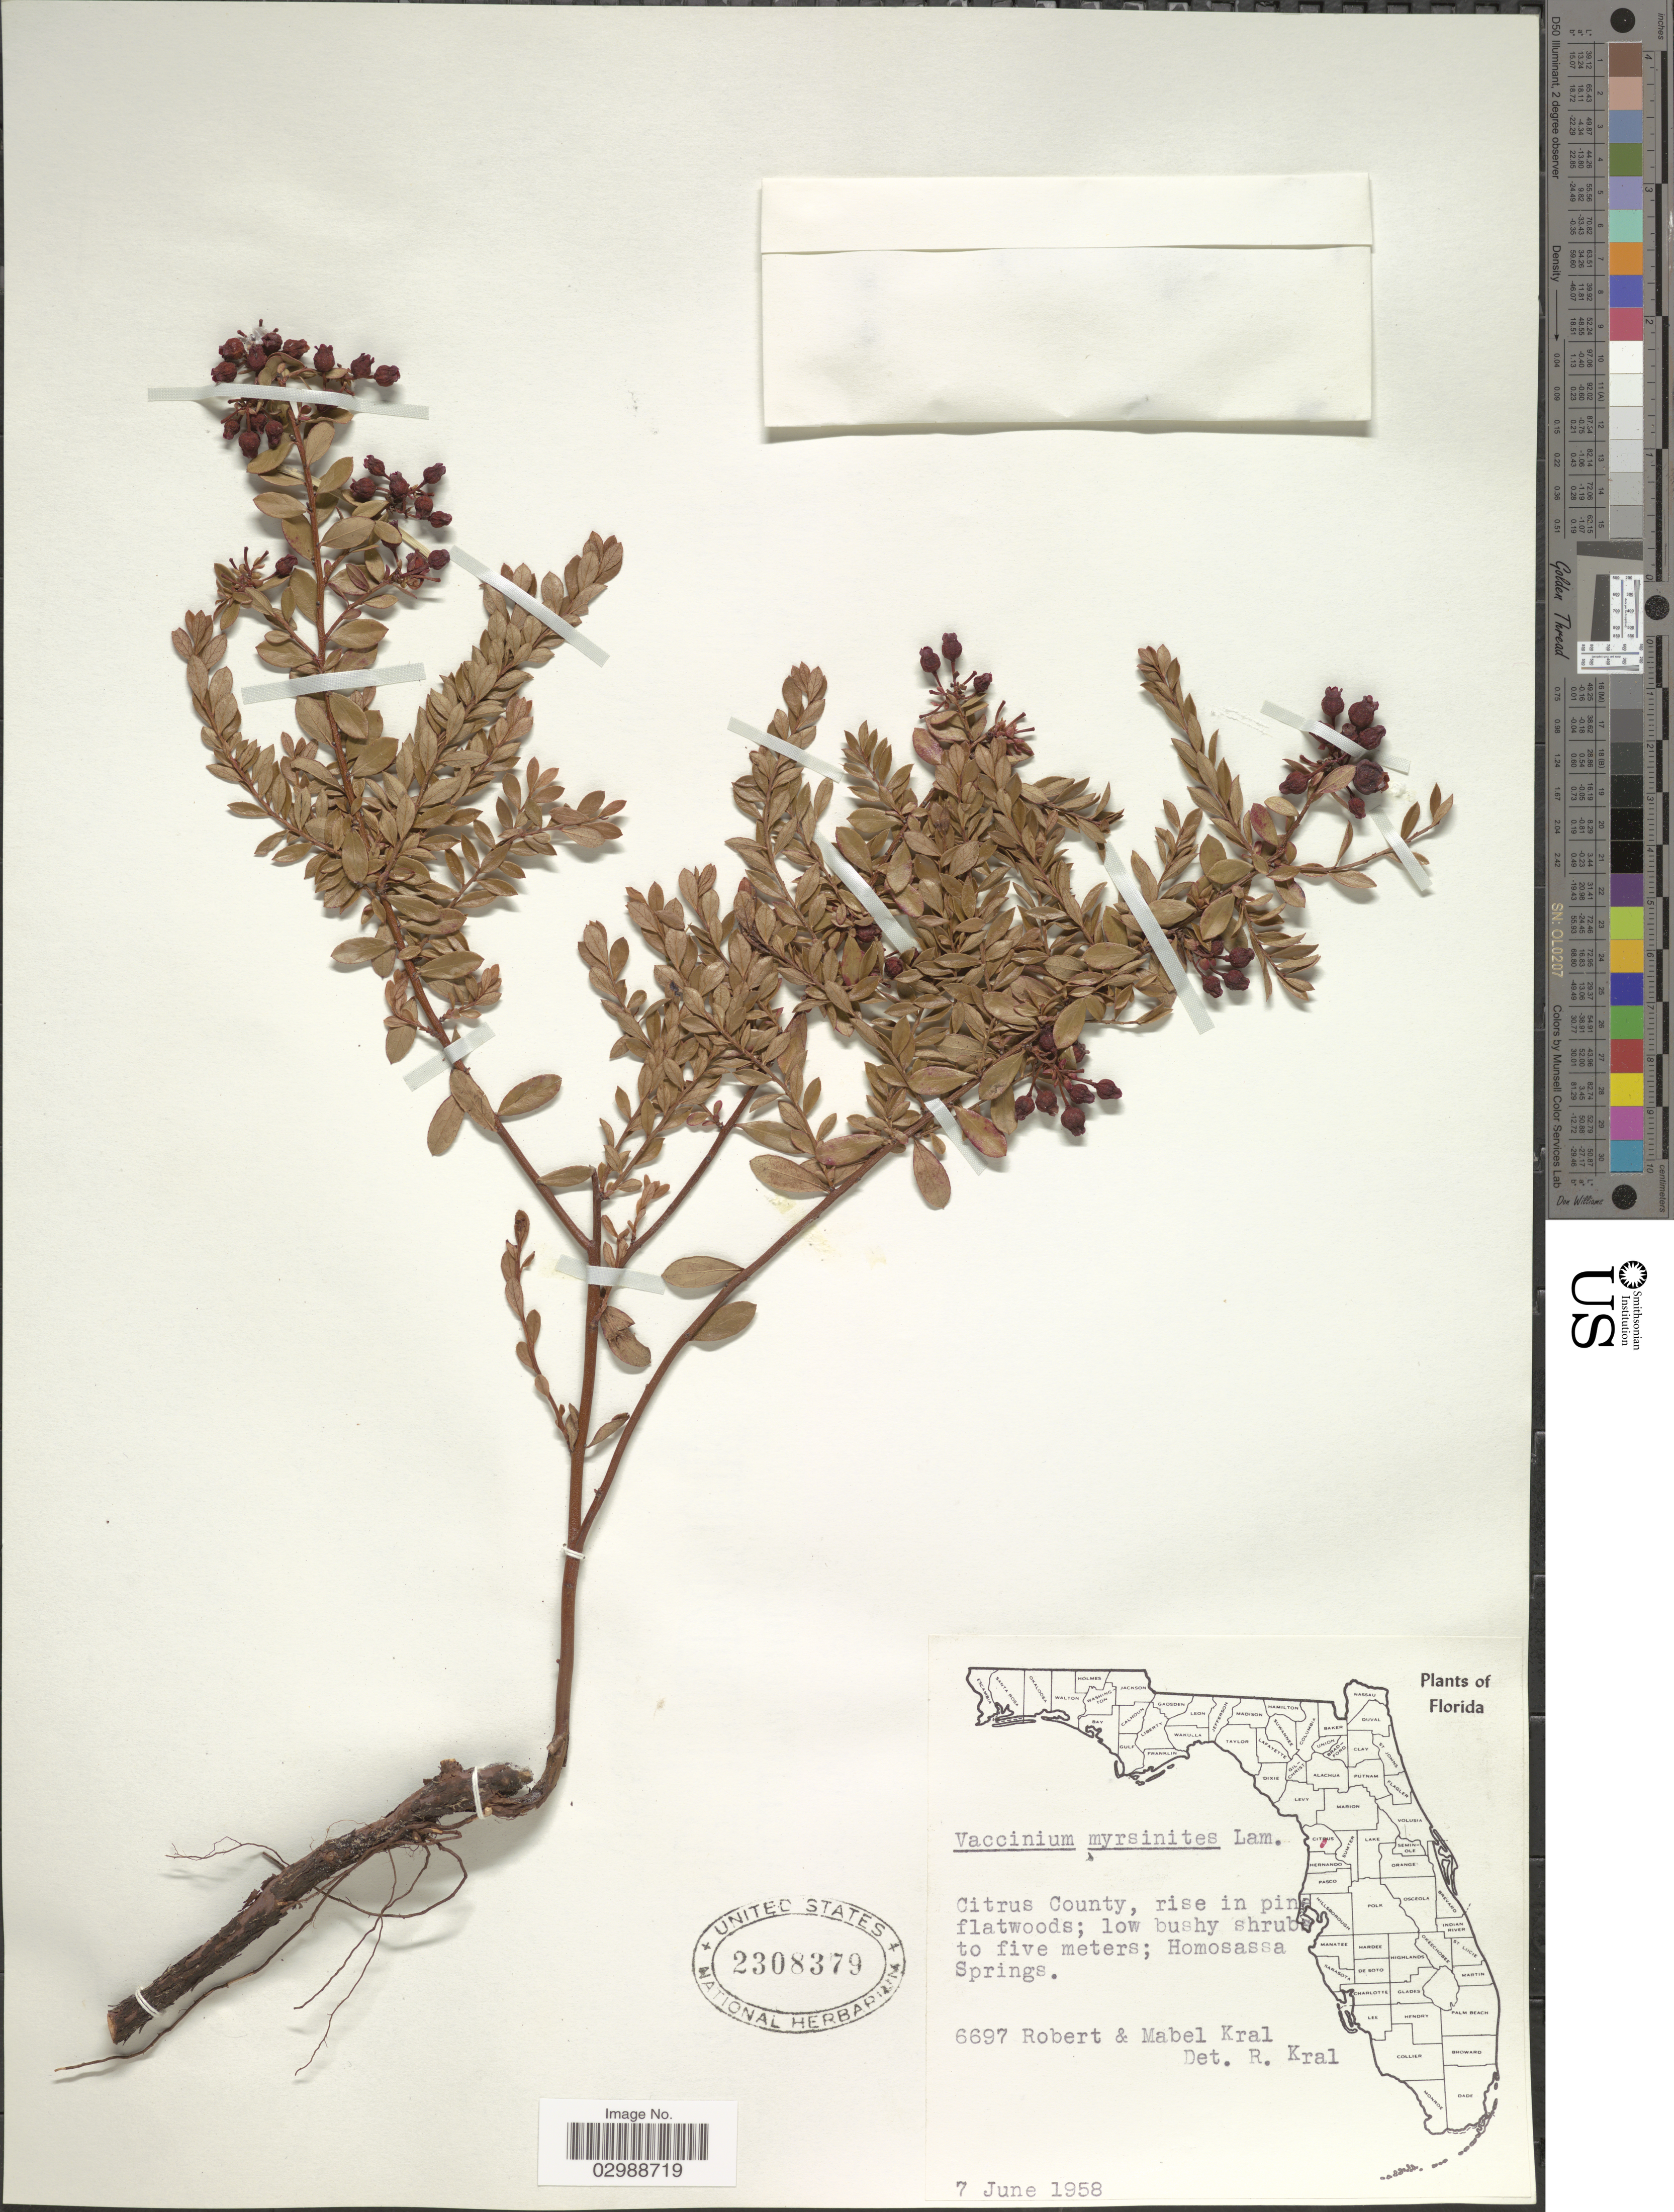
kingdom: Plantae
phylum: Tracheophyta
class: Magnoliopsida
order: Ericales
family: Ericaceae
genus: Vaccinium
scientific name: Vaccinium myrsinites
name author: Lam.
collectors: R. Kral & M. Kral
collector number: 6697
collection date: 1958-06-07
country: United States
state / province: Florida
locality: Citrus County.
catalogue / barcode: US 2308379